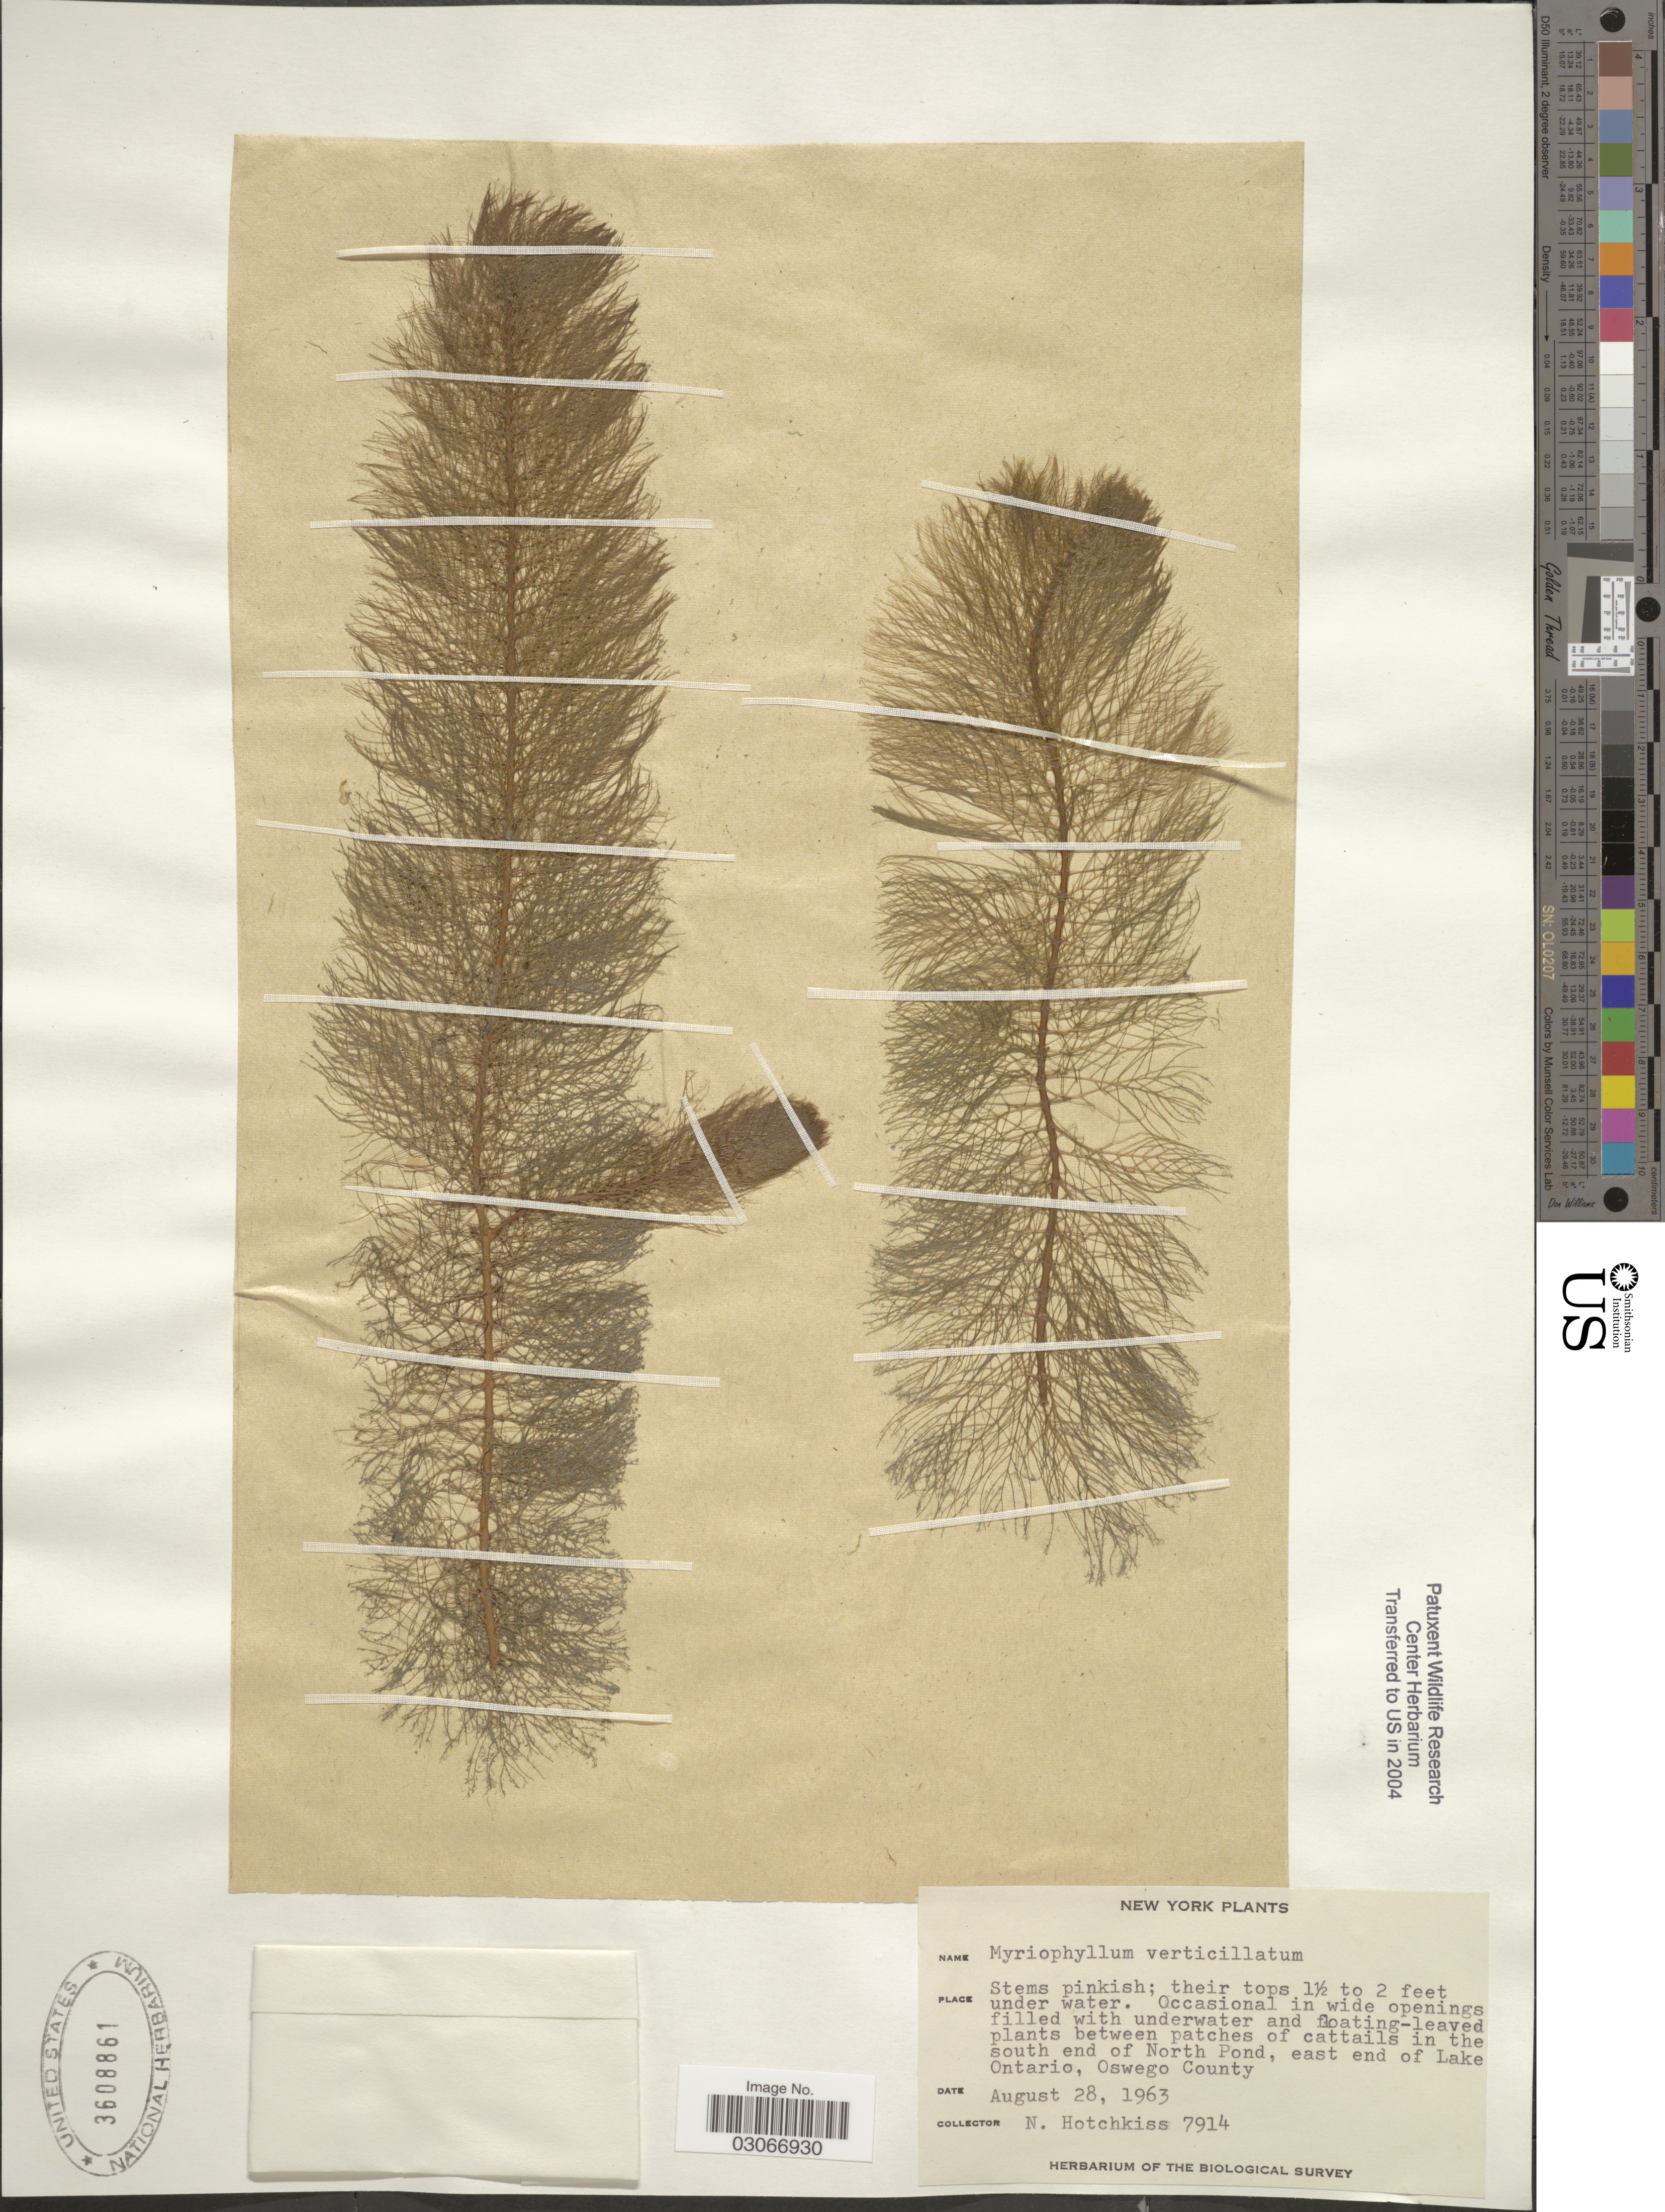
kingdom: Plantae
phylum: Tracheophyta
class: Magnoliopsida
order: Saxifragales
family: Haloragaceae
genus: Myriophyllum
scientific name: Myriophyllum verticillatum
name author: L.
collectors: N. Hotchkiss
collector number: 7914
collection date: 1963-08-28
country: United States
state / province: New York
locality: Between patches of cattails in the south end of North Pond, east end of Lake Ontario, Oswego County.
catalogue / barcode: US 3608861